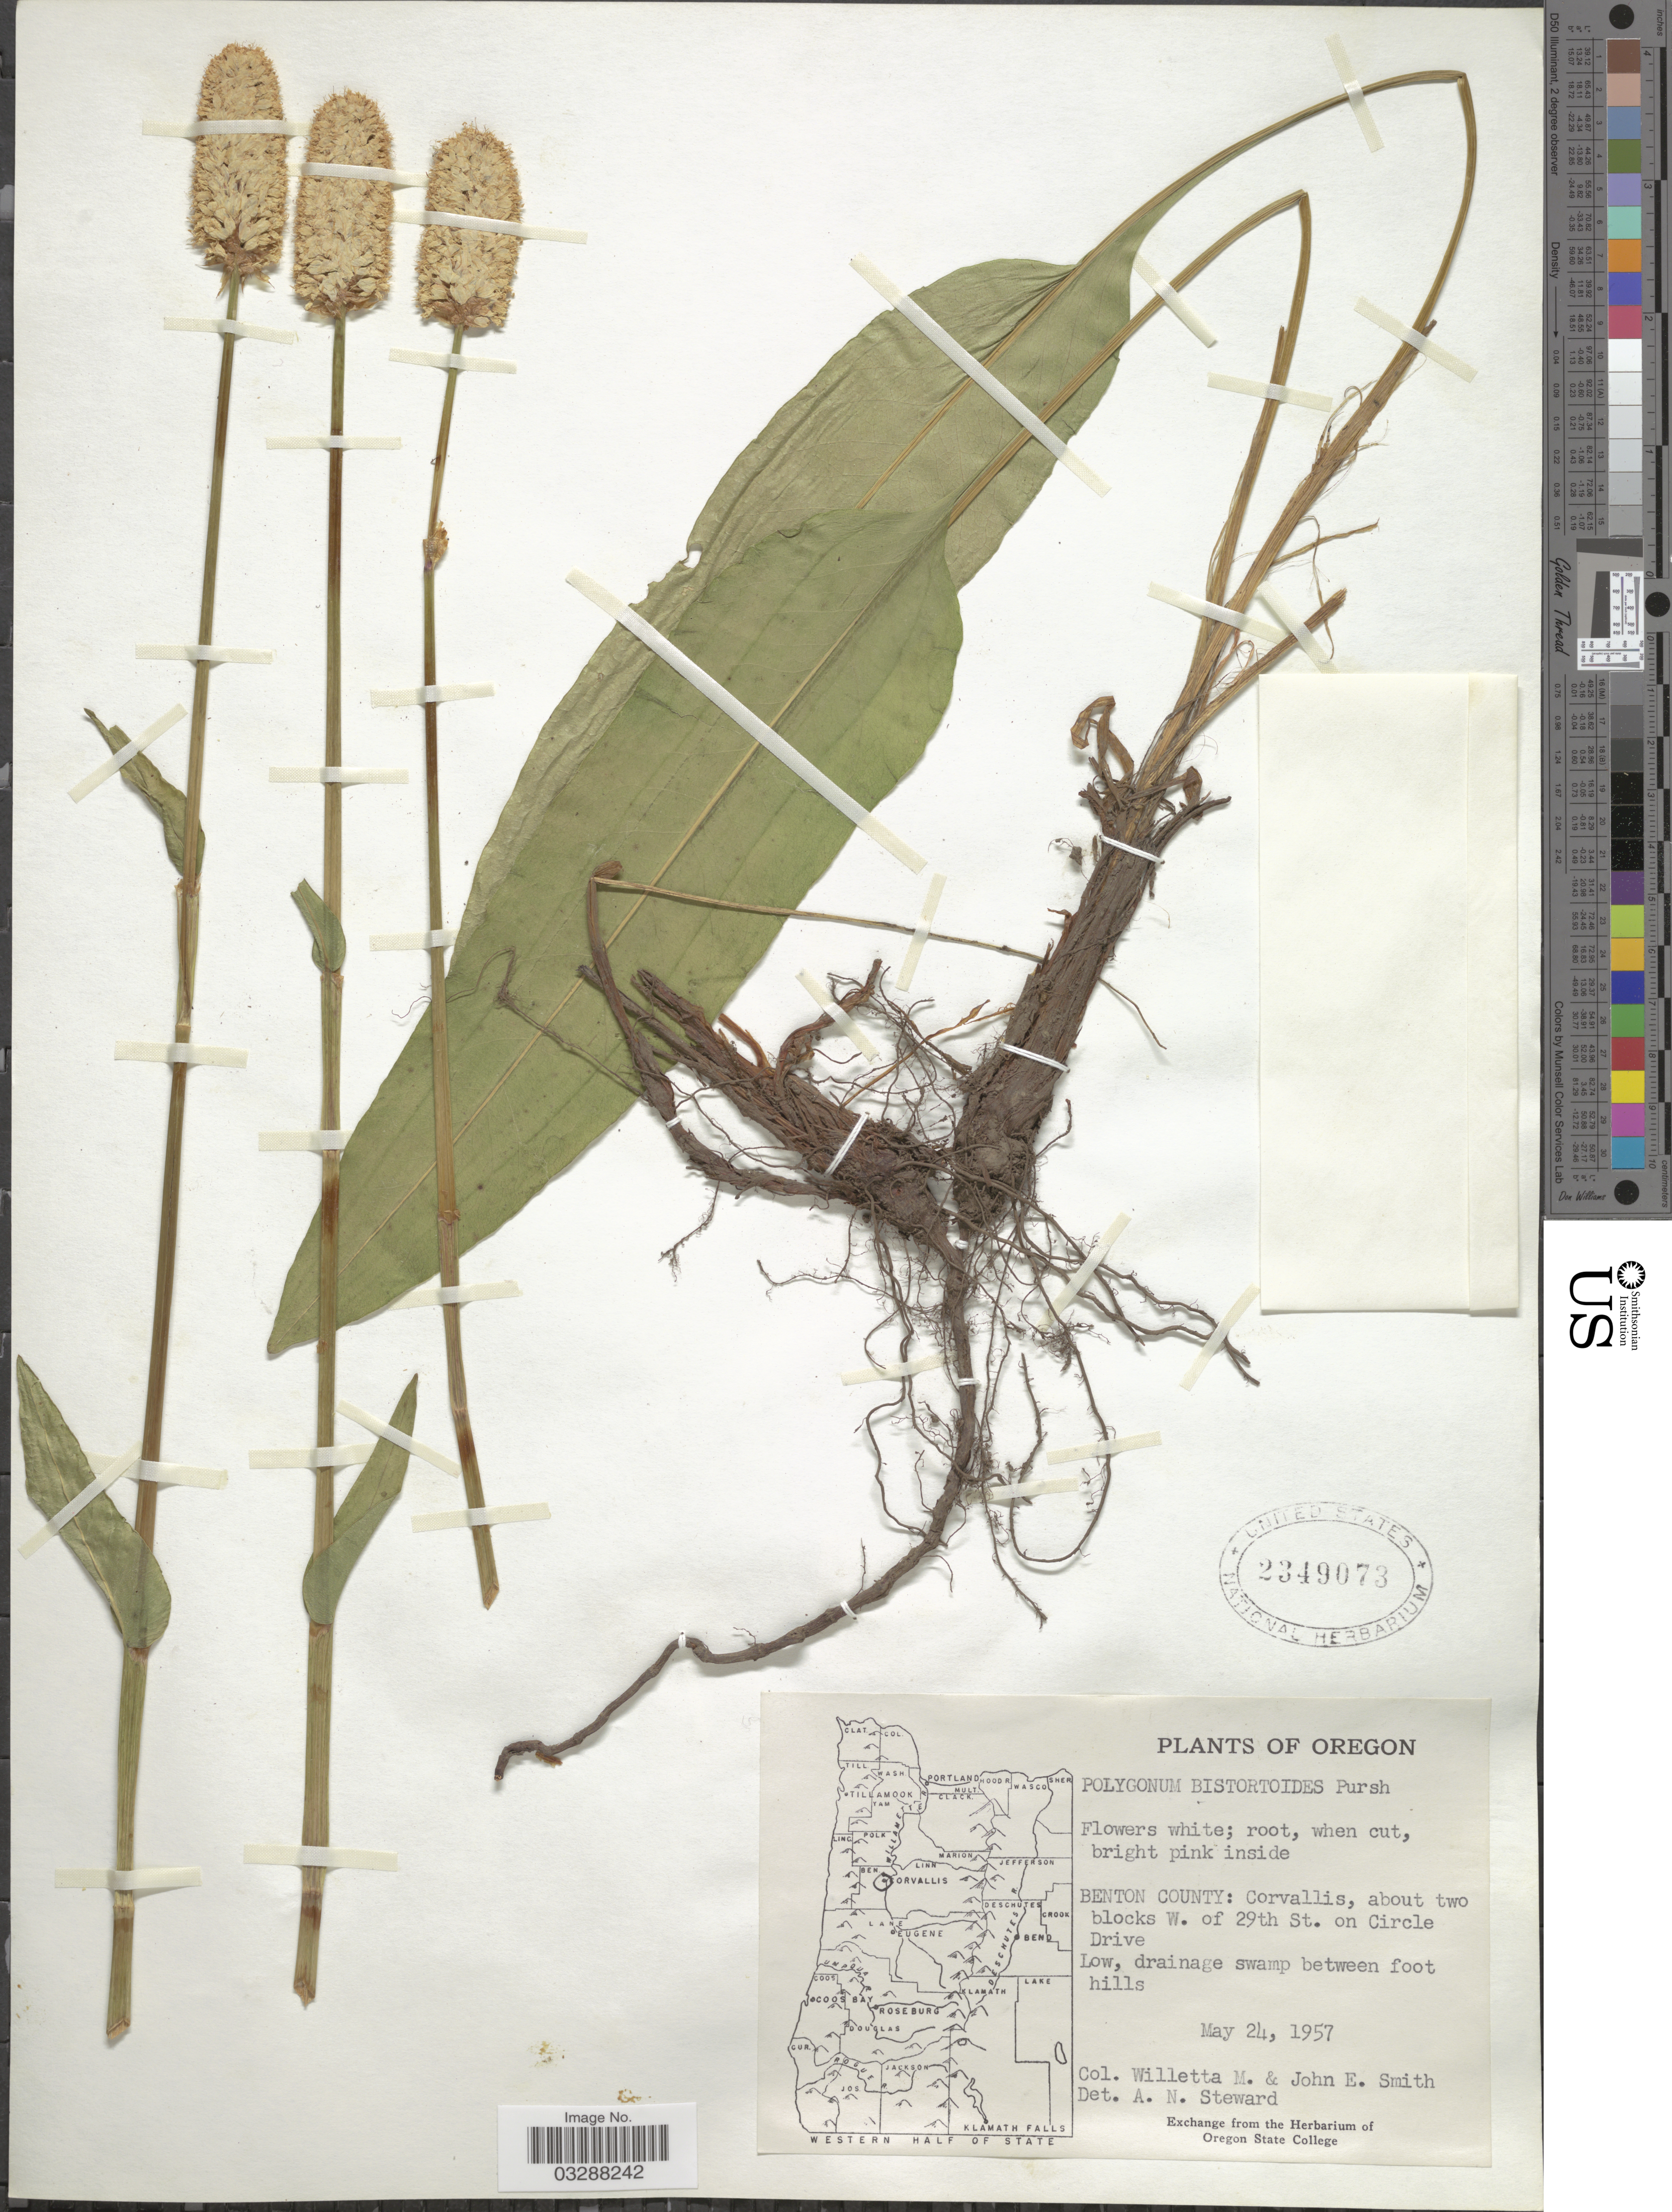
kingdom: Plantae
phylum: Tracheophyta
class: Magnoliopsida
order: Caryophyllales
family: Polygonaceae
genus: Bistorta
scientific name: Bistorta bistortoides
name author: (Pursh) Small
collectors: M. Willetta & J. Smith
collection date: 1957-05-24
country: United States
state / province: Oregon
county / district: Benton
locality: Benton County: Corvallis, about two blocks W. of 29th St. on Circle Drive.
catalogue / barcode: US 2349073